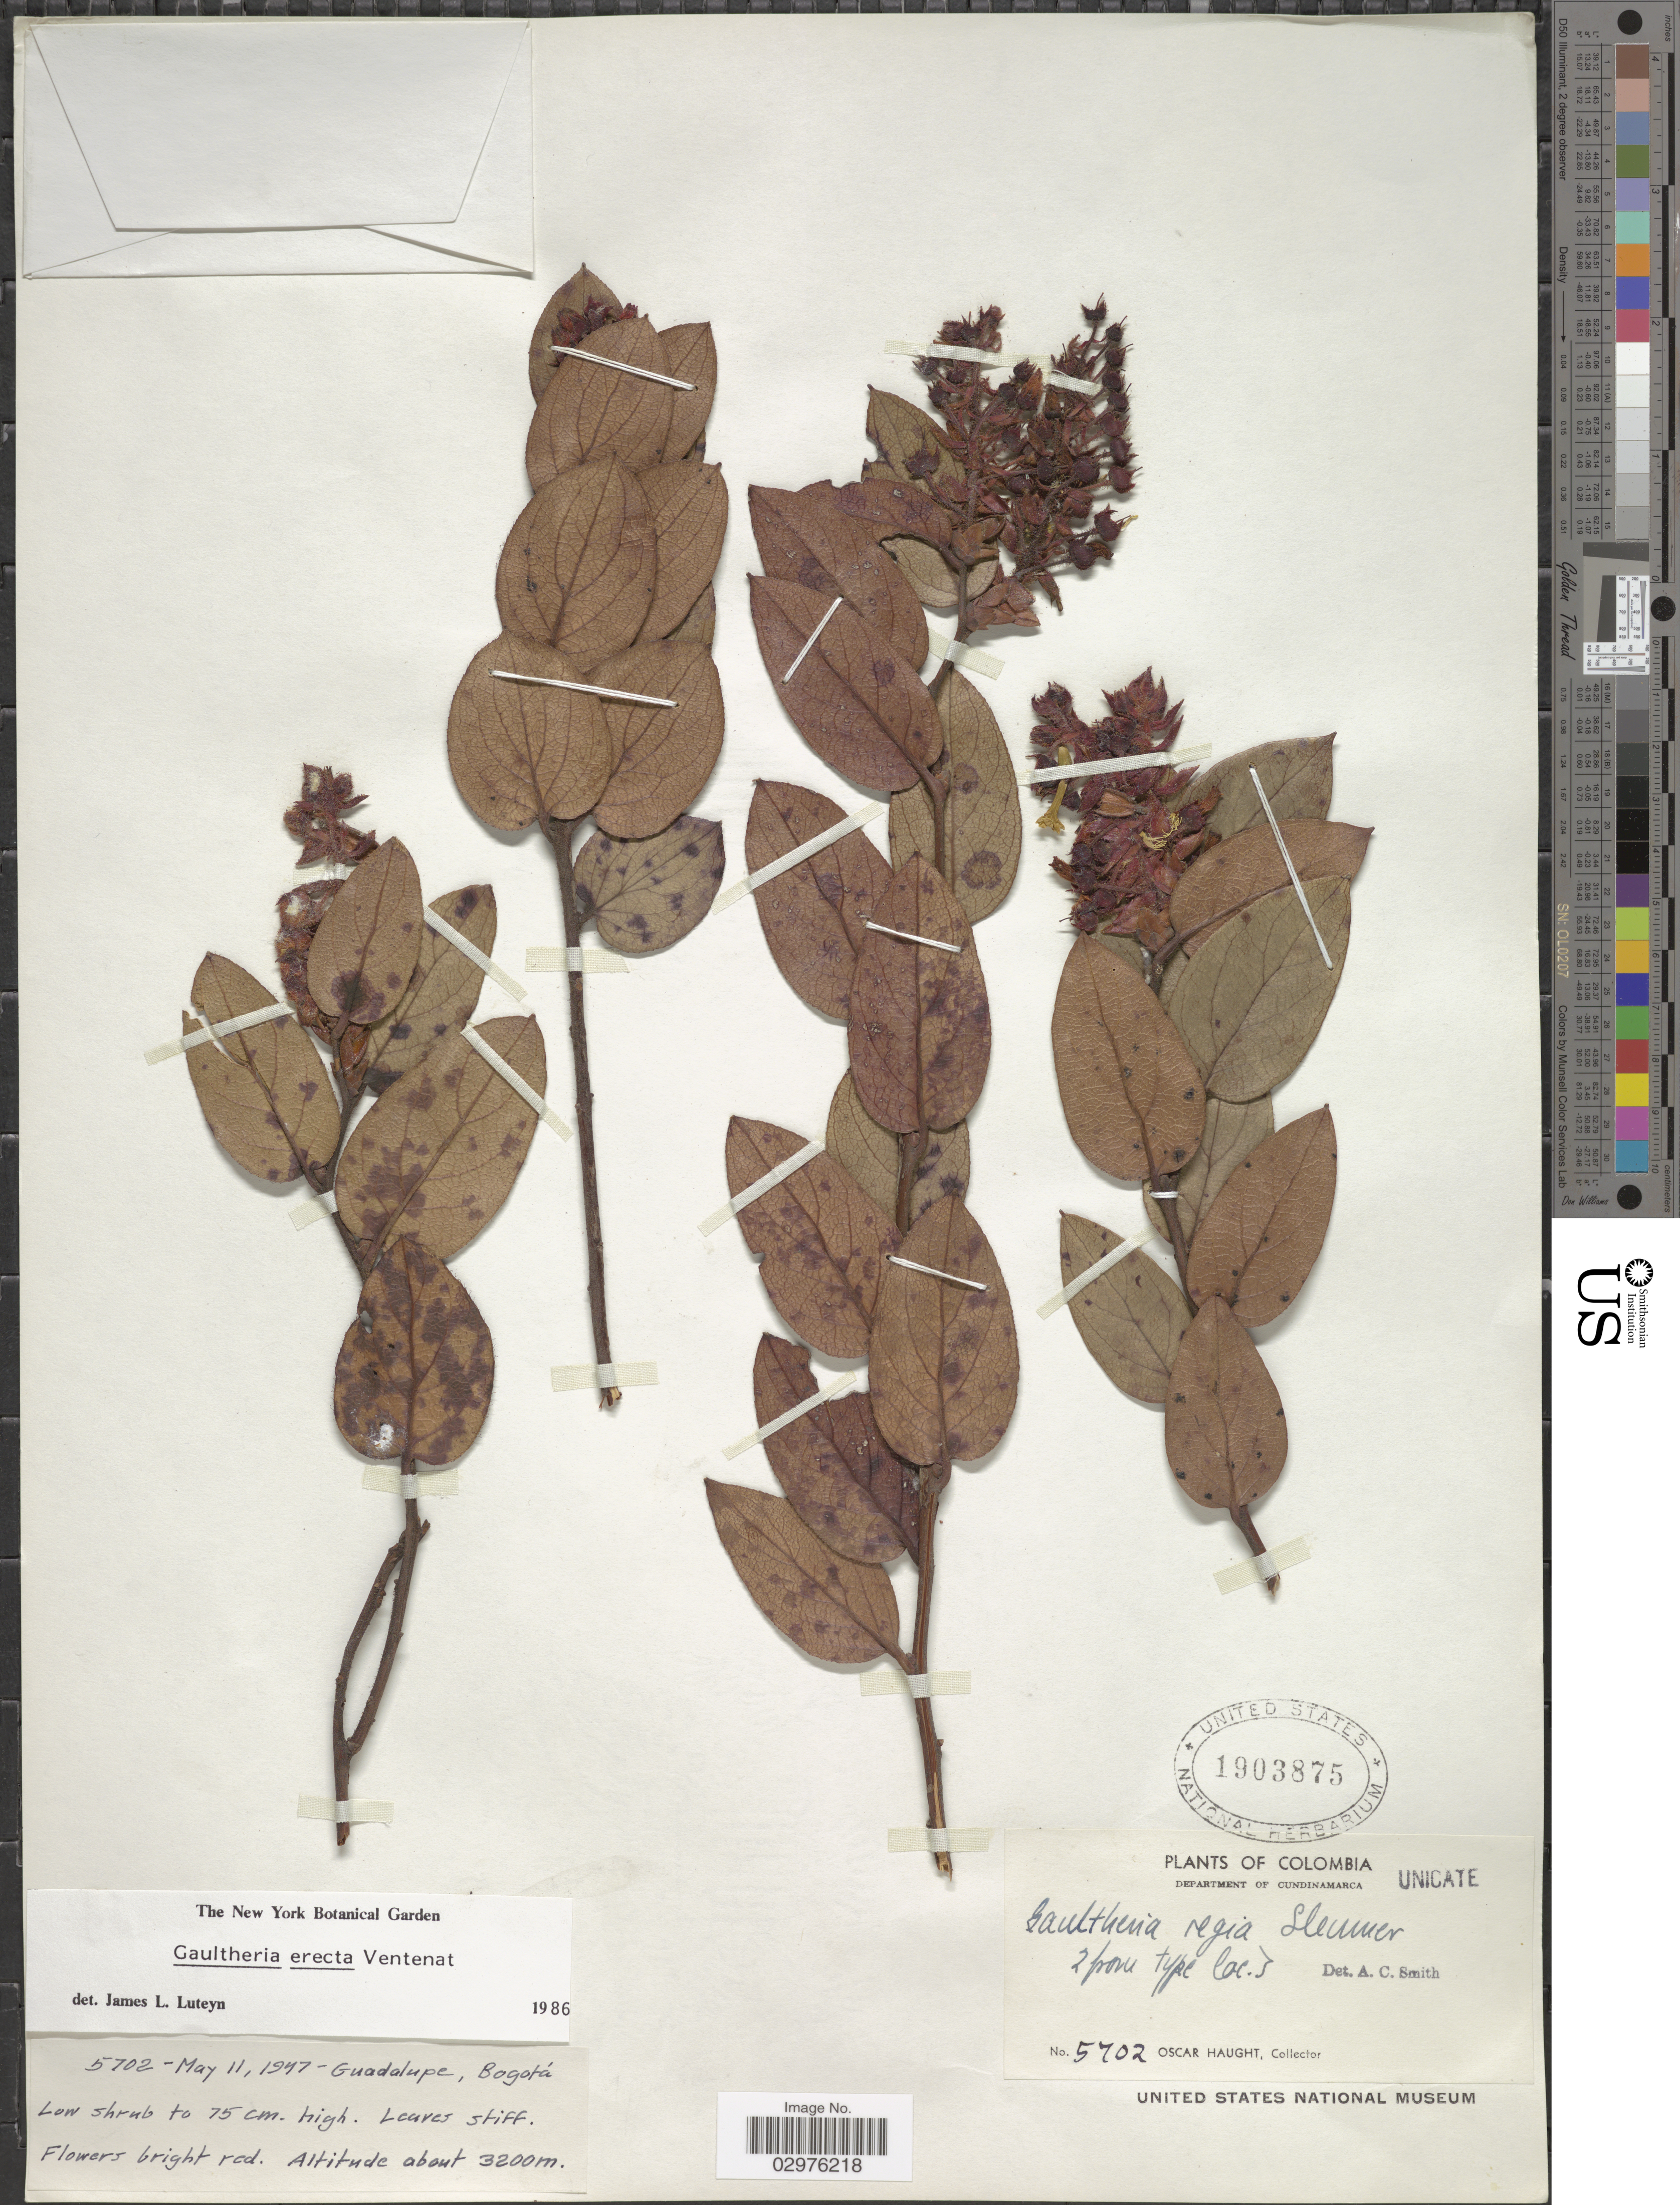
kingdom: Plantae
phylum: Tracheophyta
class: Magnoliopsida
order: Ericales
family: Ericaceae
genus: Gaultheria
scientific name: Gaultheria erecta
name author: Vent.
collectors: O. L. Haught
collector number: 5702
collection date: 1947-05-11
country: Colombia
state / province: Cundinamarca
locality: Department of Cundinamarca. Guadalupe, Bogotá.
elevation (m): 3200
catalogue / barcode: US 1903875